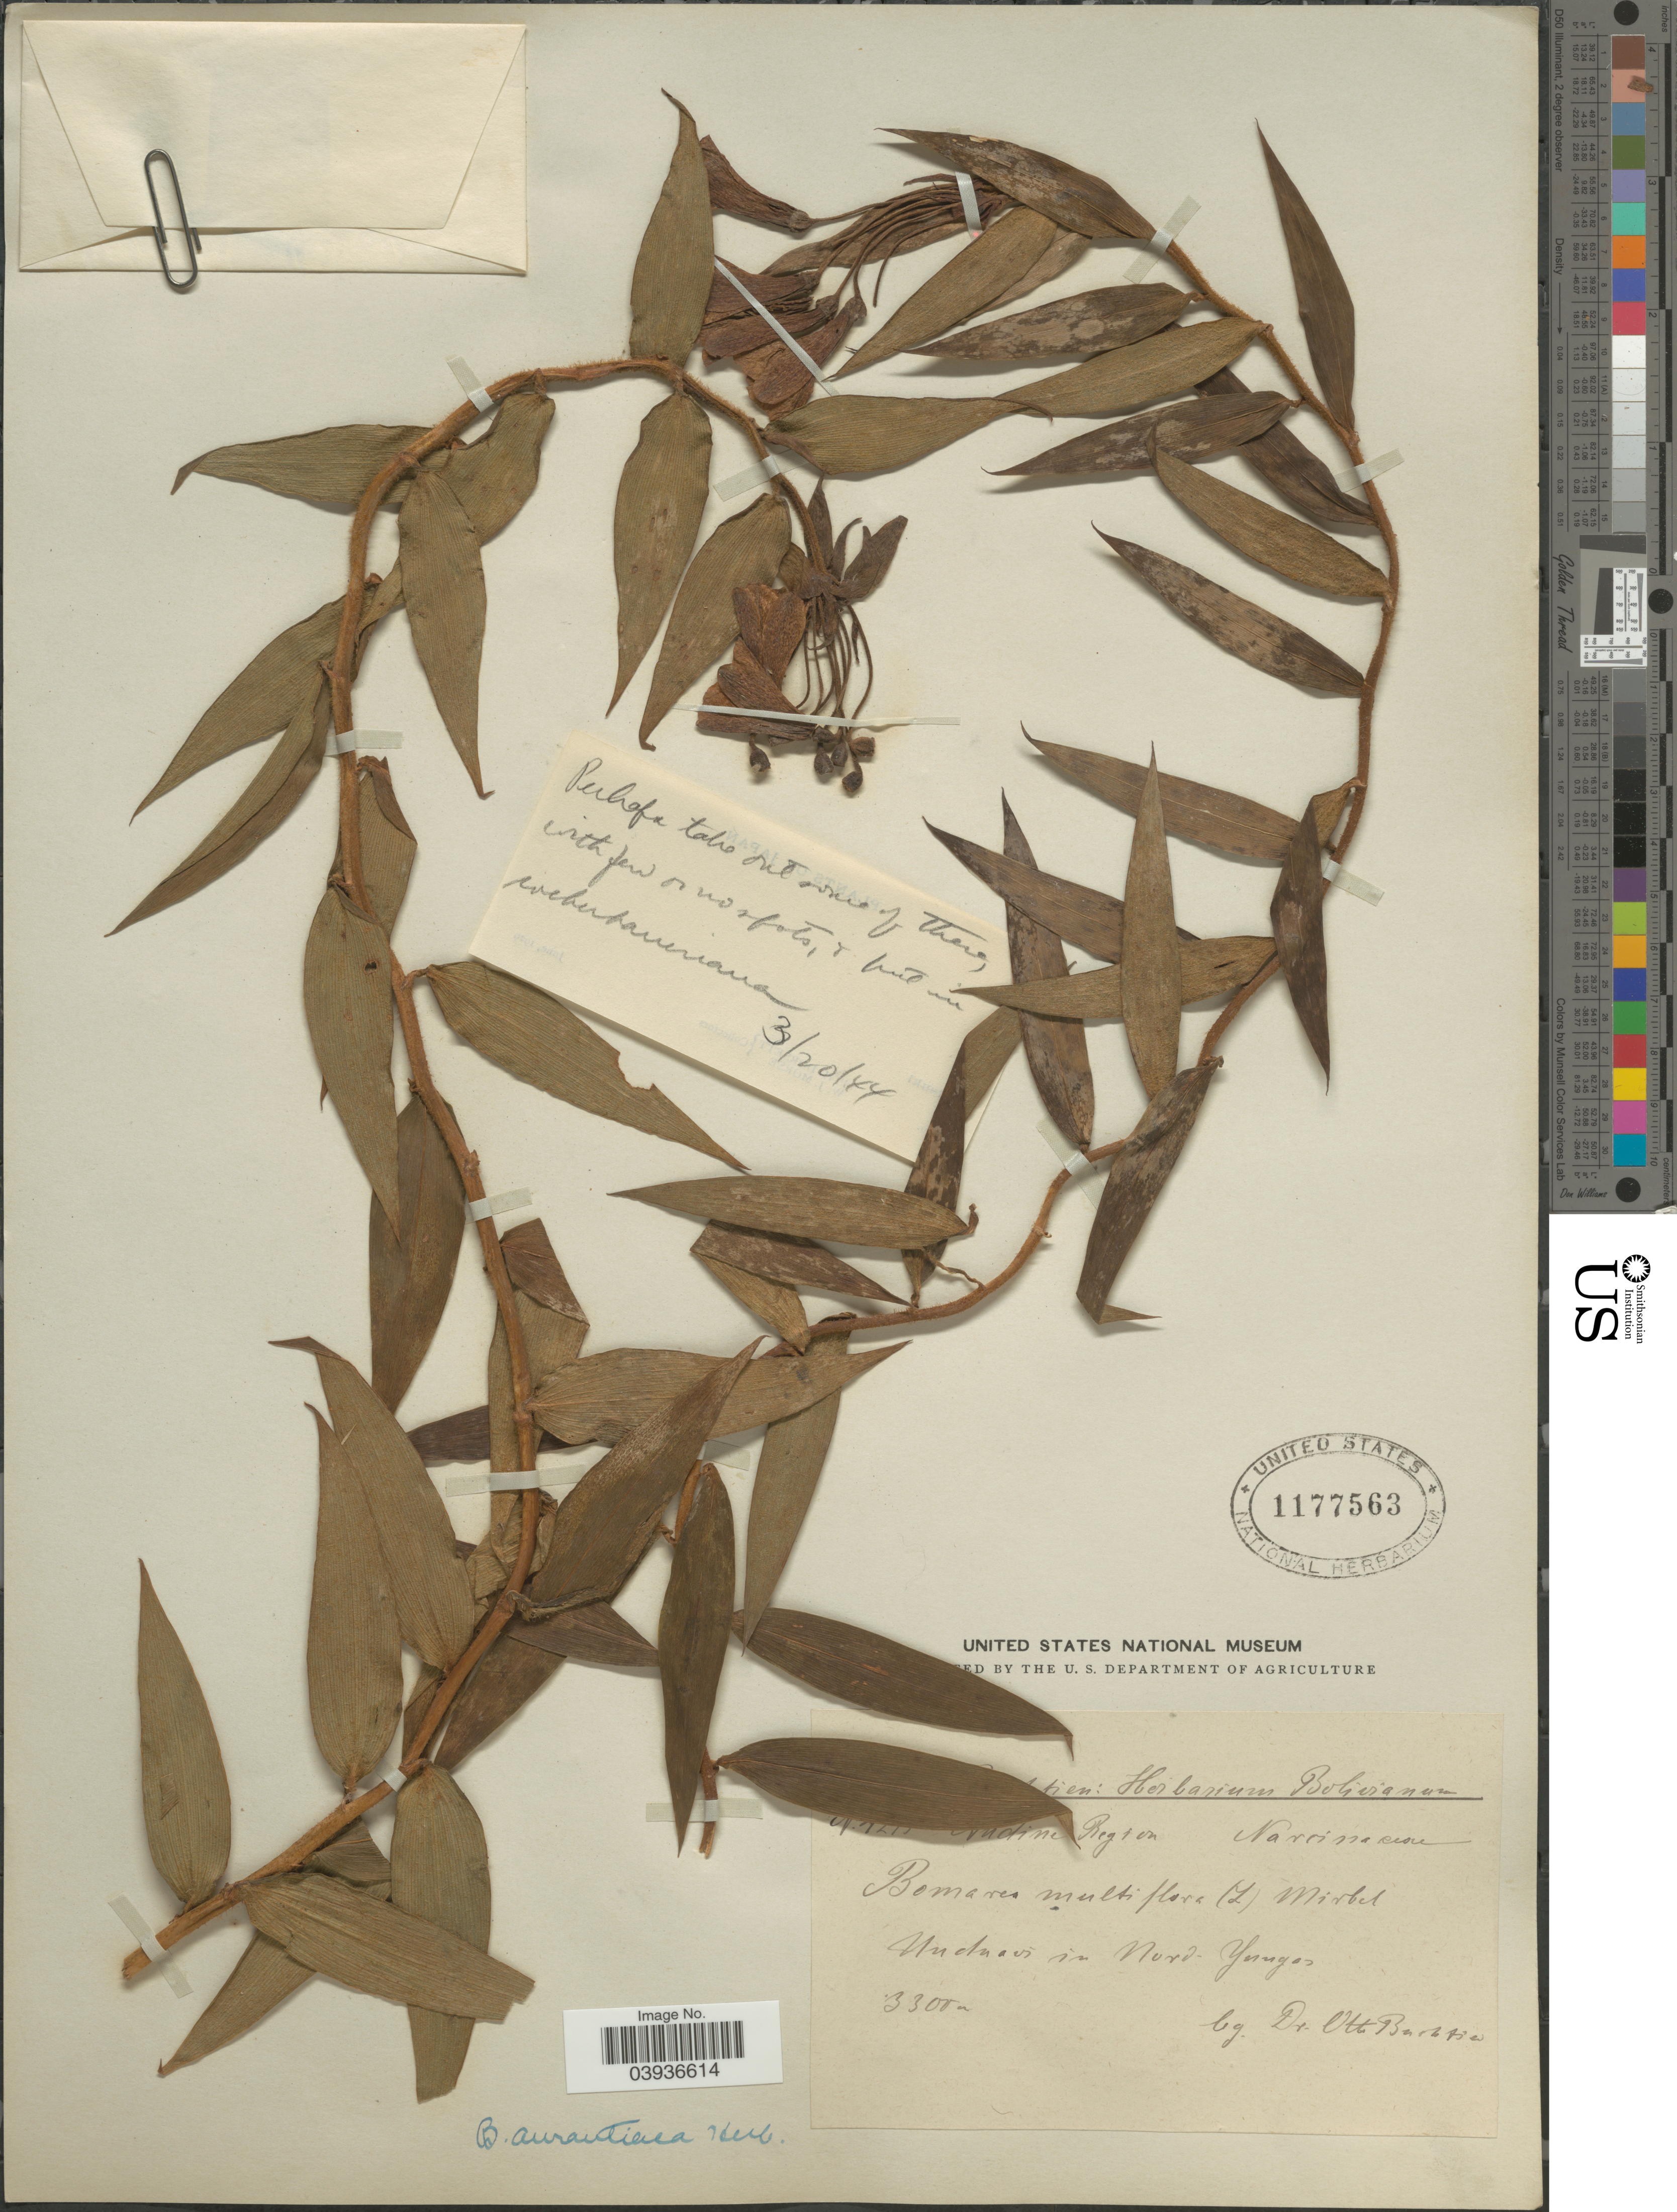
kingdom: Plantae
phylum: Tracheophyta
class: Liliopsida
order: Liliales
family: Alstroemeriaceae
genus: Bomarea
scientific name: Bomarea aurantiaca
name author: Herb.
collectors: O. Buchtien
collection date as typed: Transcribed d/m/y: 20/3/44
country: Bolivia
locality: Andine Region. Unduavi in Nord-Yungas.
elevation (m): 3300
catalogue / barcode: US 1177563